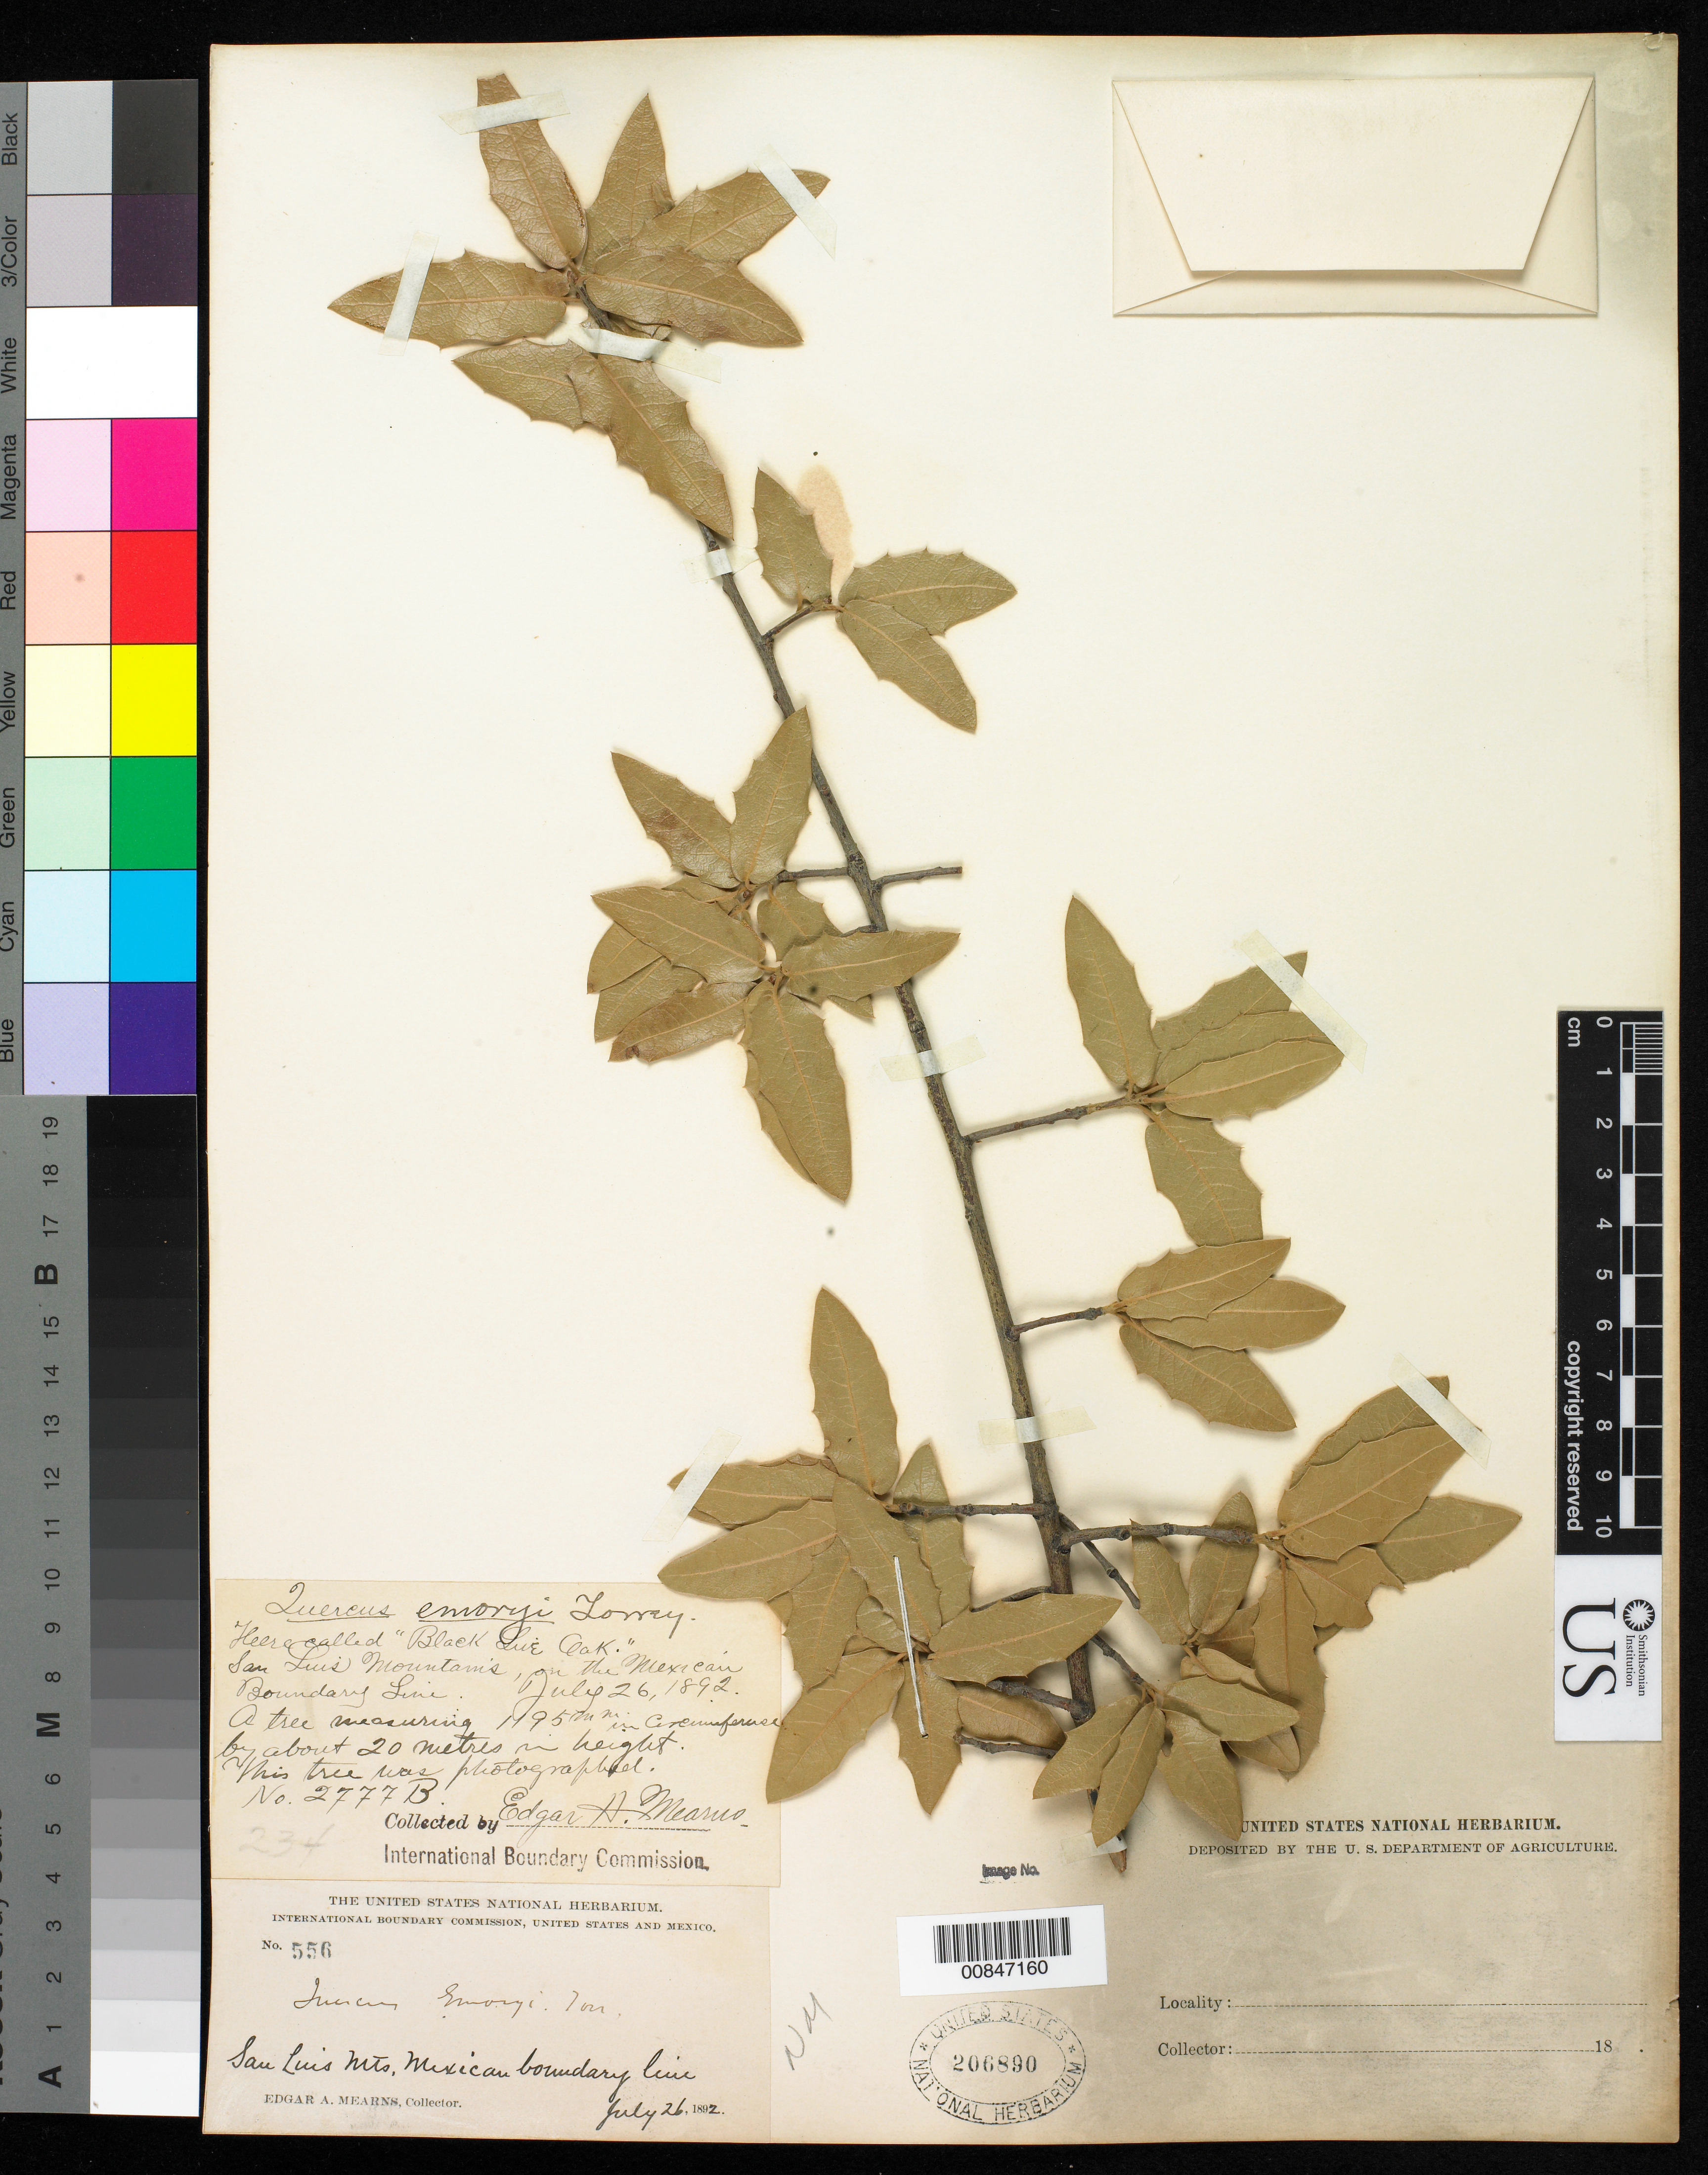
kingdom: Plantae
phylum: Tracheophyta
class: Magnoliopsida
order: Fagales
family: Fagaceae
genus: Quercus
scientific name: Quercus emoryi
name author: Torr. in Emory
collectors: E. A. Mearns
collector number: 556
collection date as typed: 26 Jul 1892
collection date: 1892-07-26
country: United States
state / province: New Mexico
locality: San Luis Mts., Mexican Boundary Line.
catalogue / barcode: US 206890